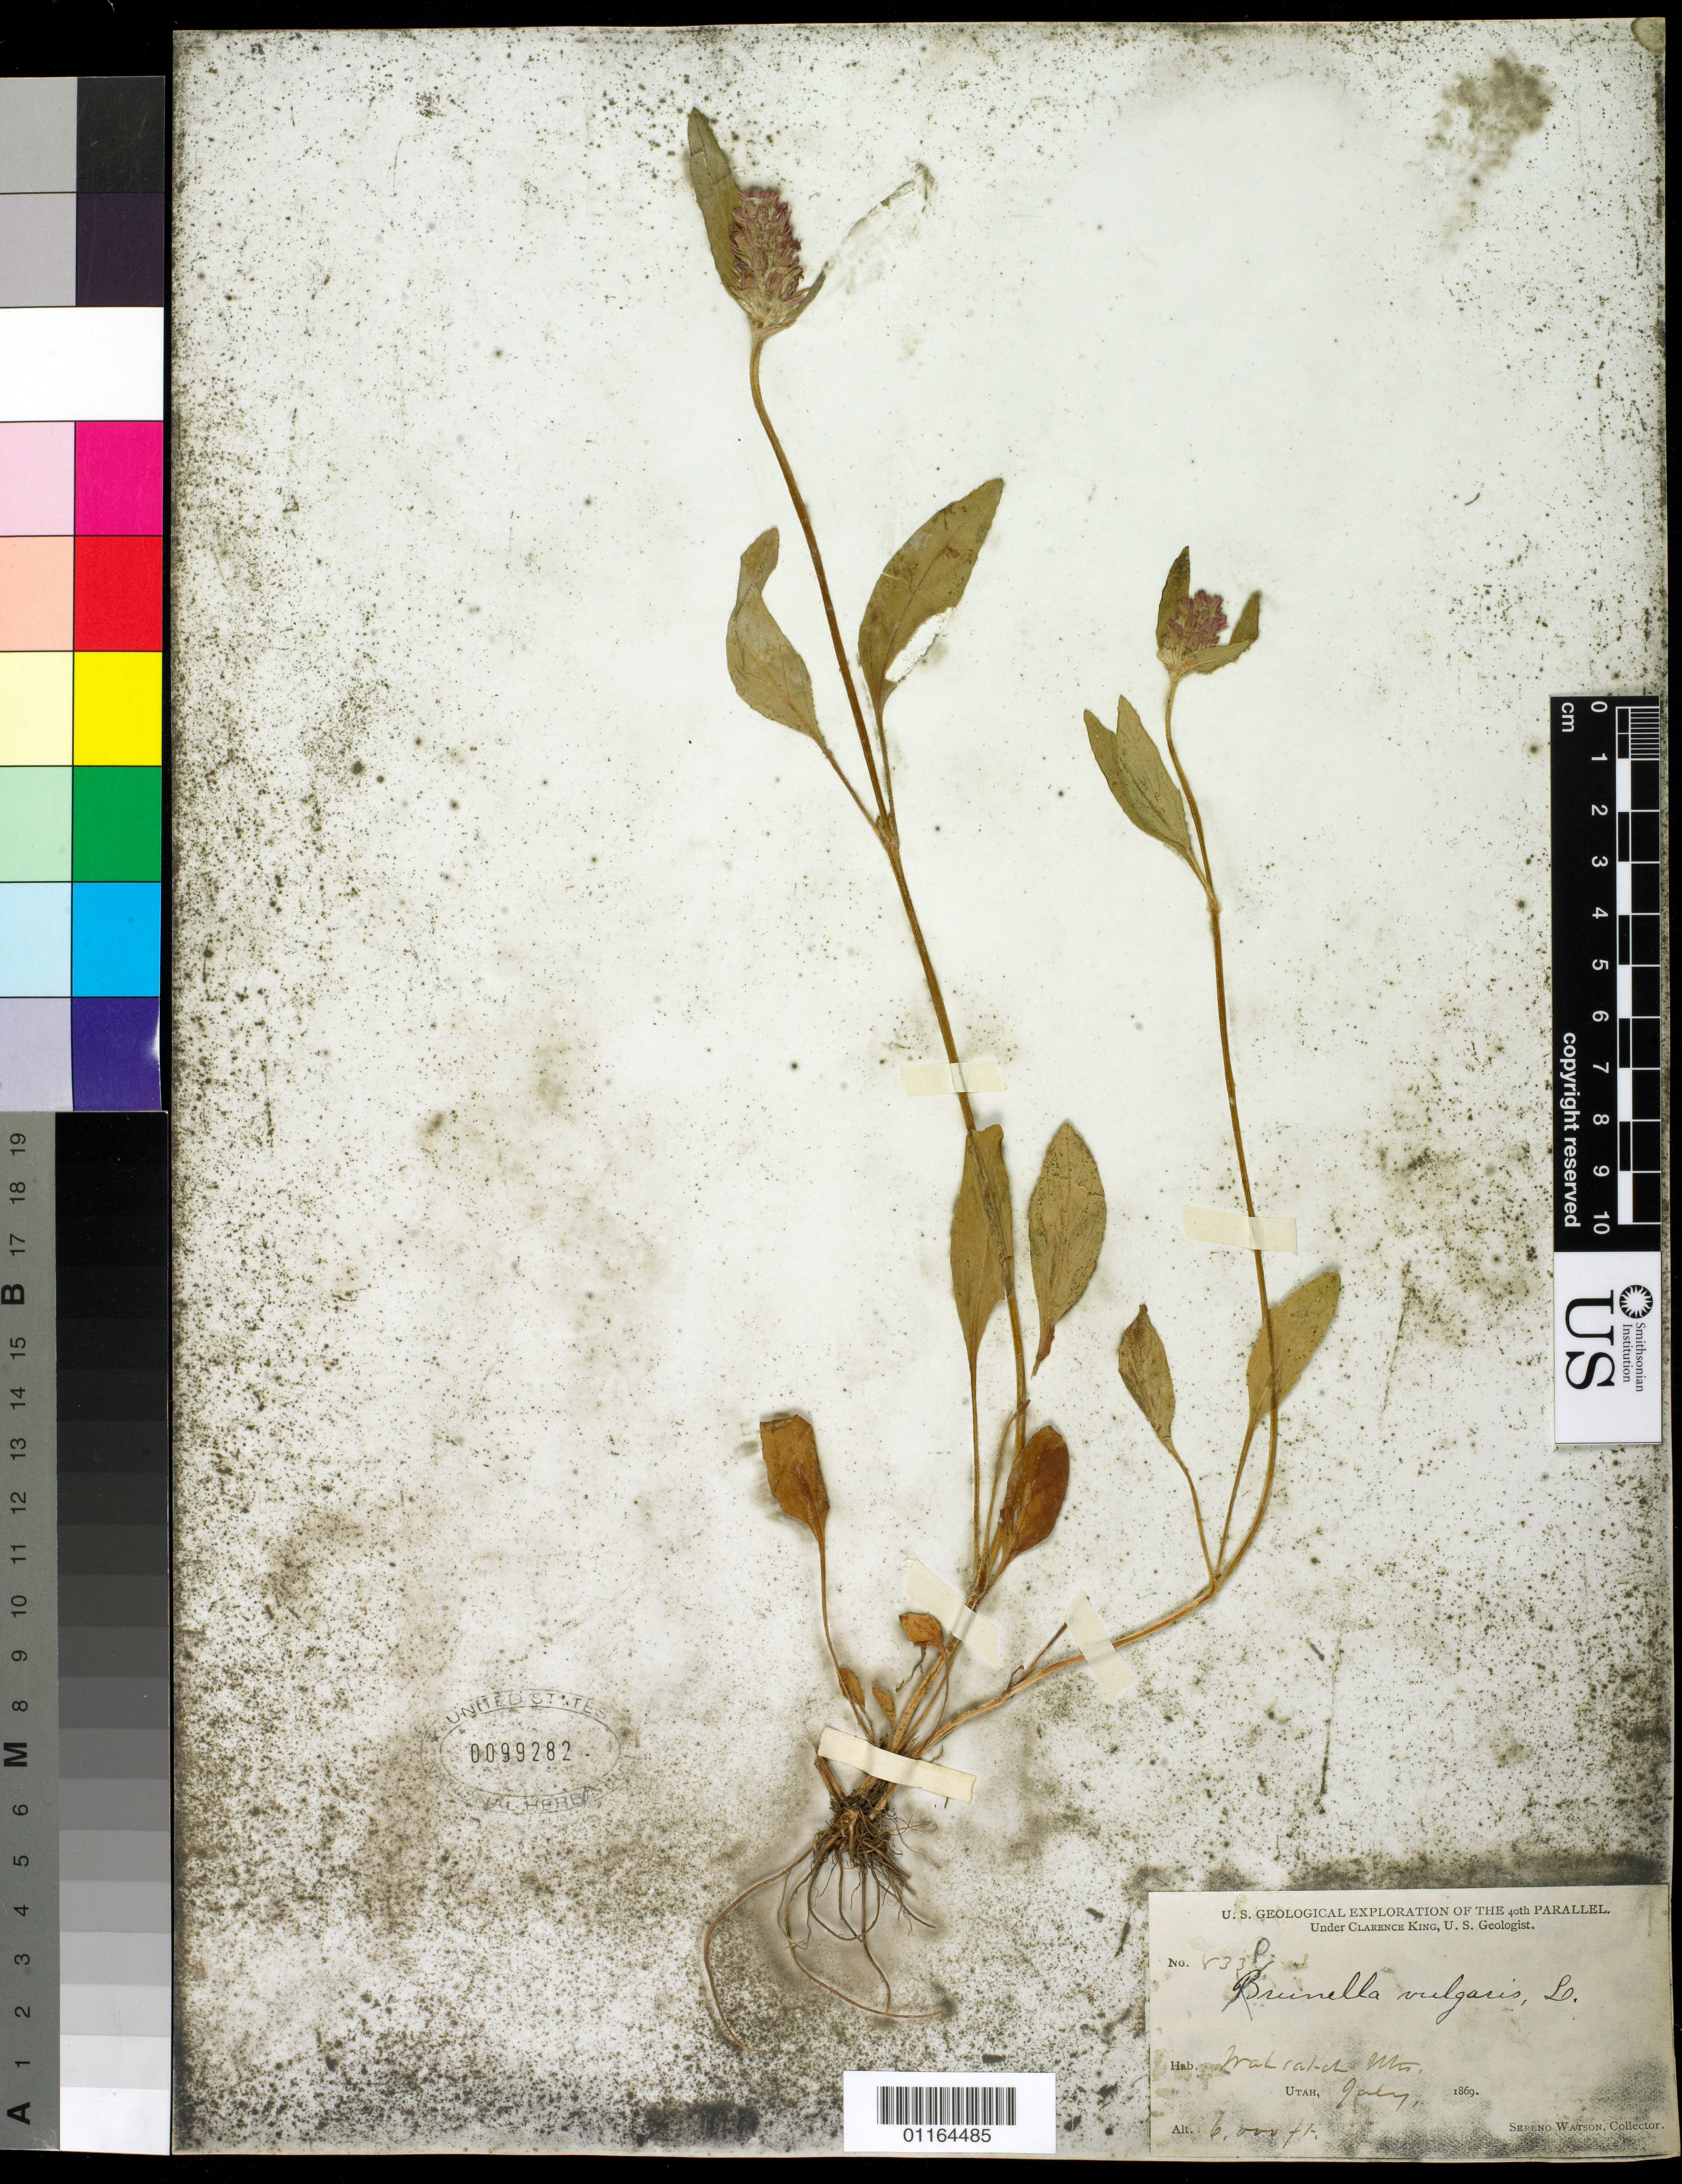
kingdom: Plantae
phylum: Tracheophyta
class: Magnoliopsida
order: Lamiales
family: Lamiaceae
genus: Prunella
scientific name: Prunella vulgaris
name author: L.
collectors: S. Watson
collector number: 833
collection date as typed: Jul 1869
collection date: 1869-07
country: United States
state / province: Utah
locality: Wasatch Mts.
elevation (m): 1829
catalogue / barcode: US 99282